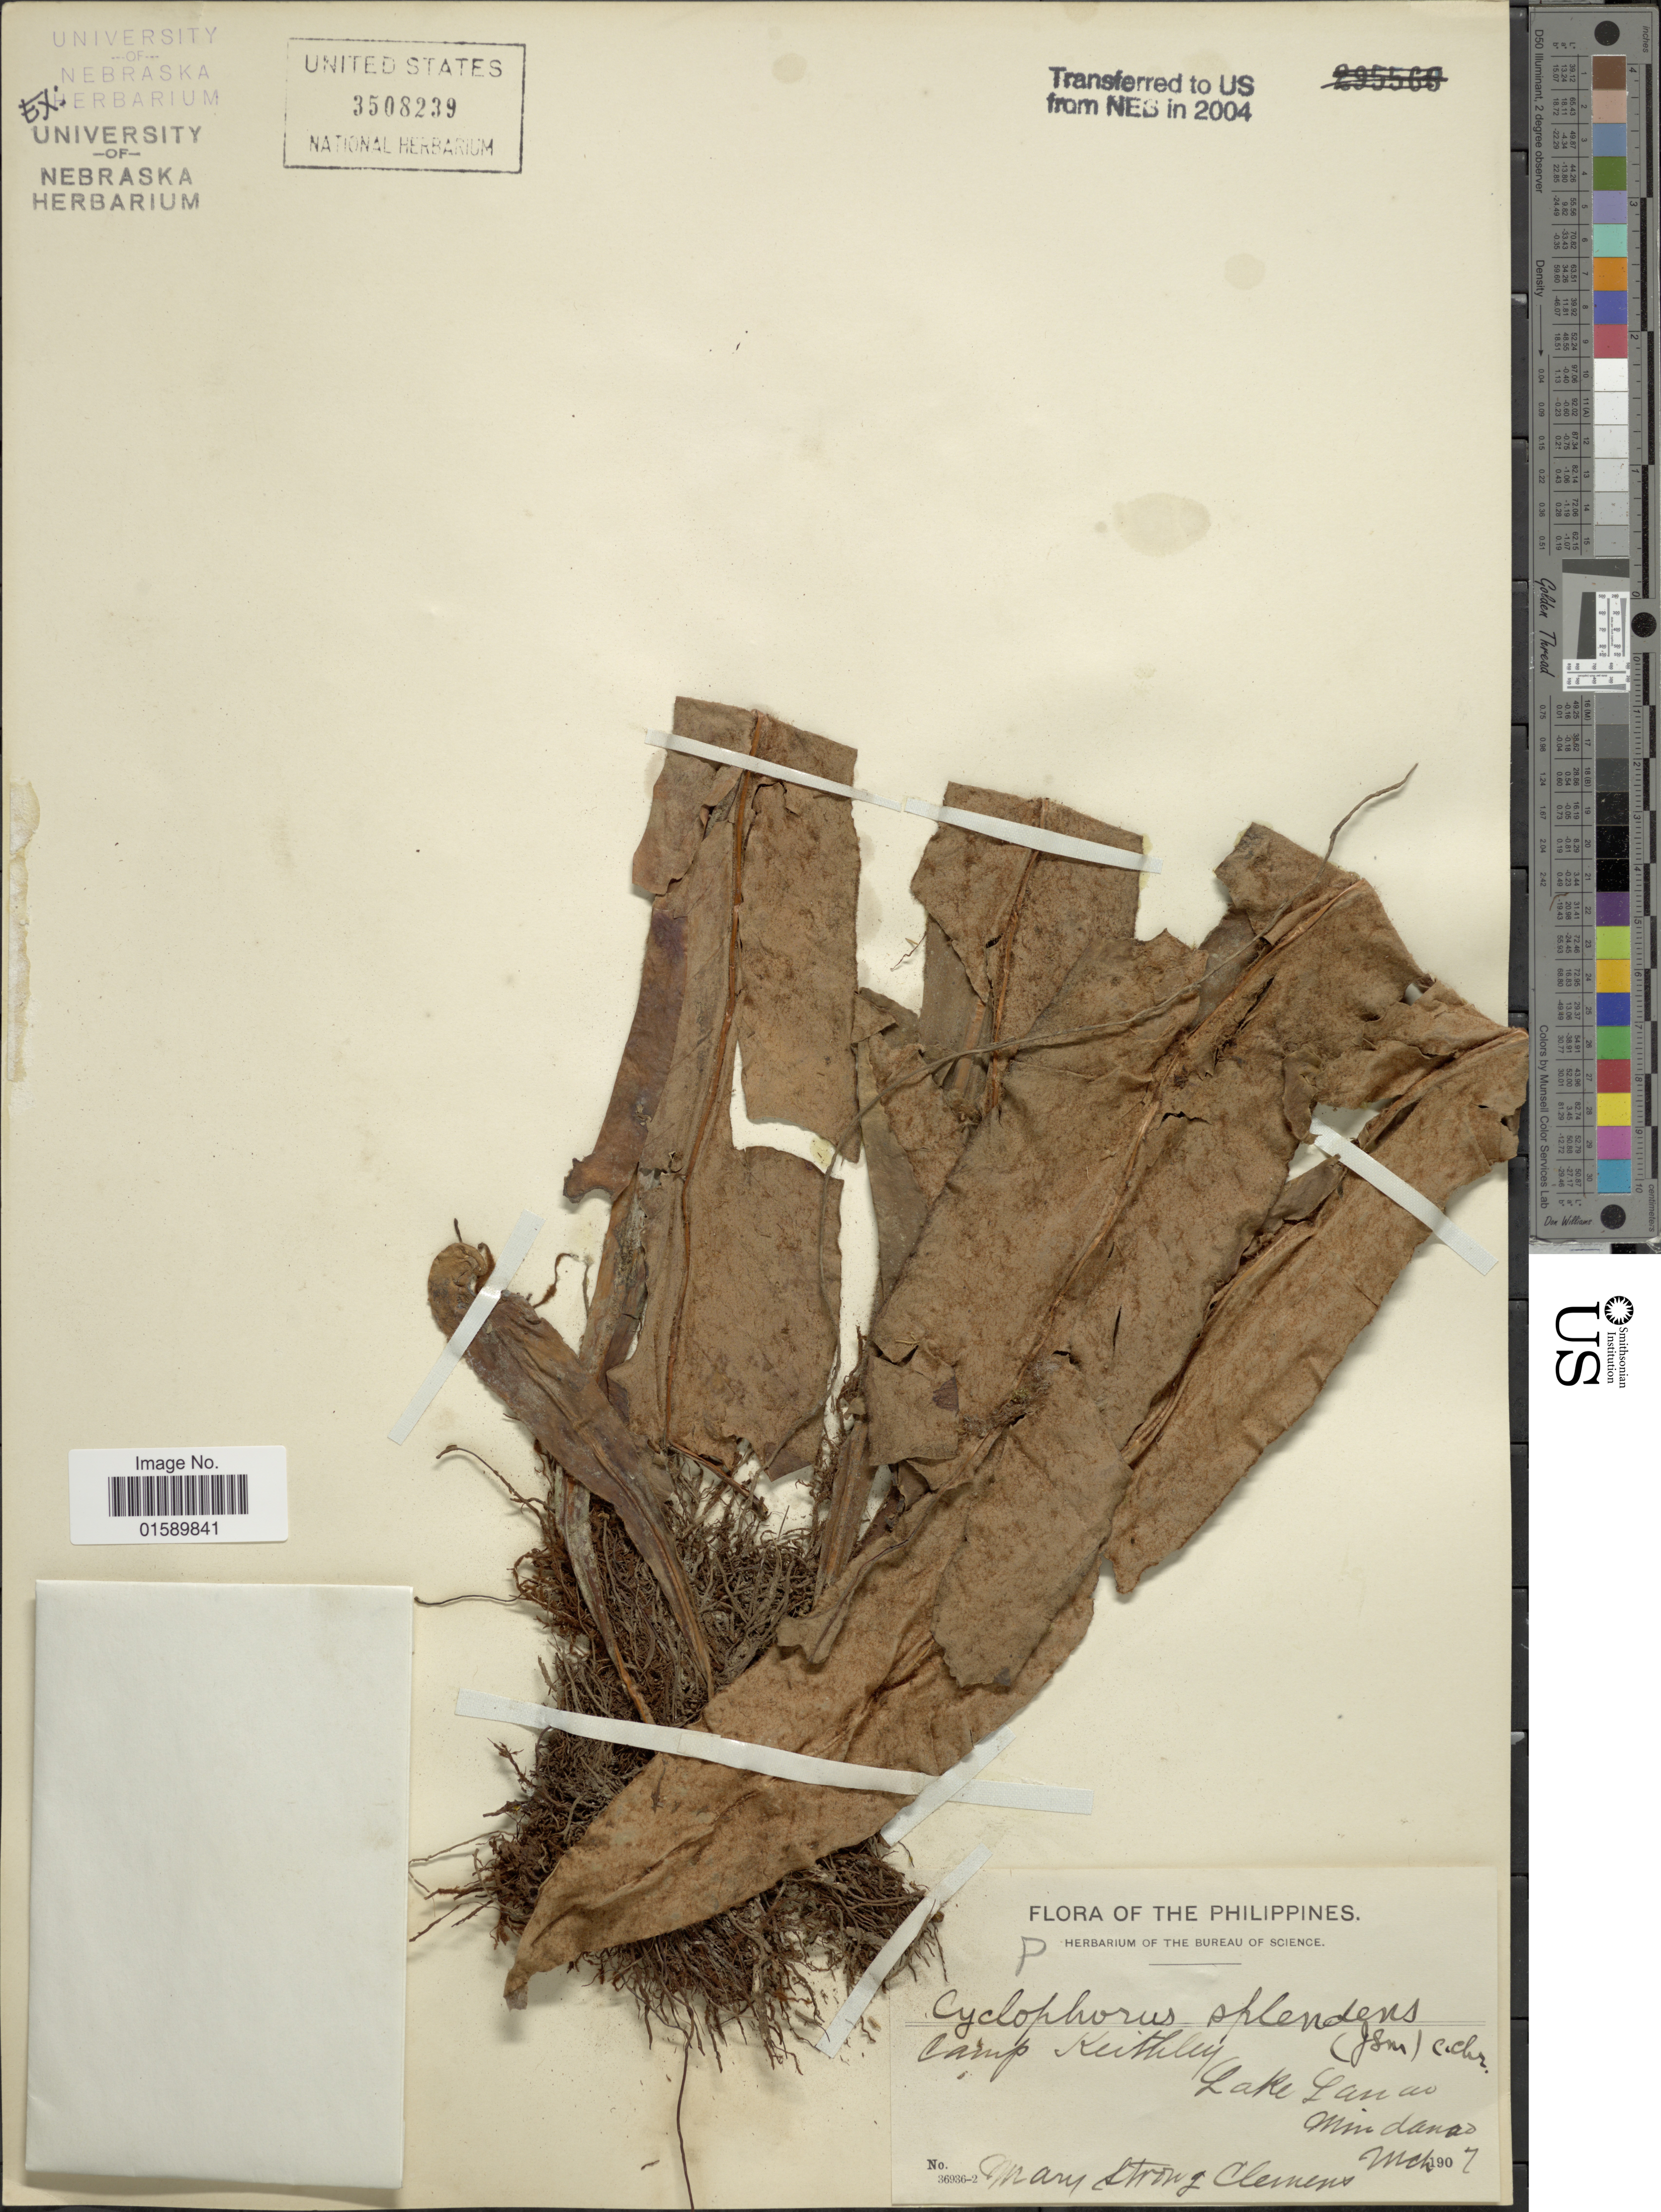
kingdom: Plantae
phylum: Tracheophyta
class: Polypodiopsida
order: Polypodiales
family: Polypodiaceae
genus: Pyrrosia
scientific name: Pyrrosia splendens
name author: (C. Presl) Ching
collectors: M. S. Clemens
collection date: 1907-03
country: Philippines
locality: Camp Kethley, Lake Lanao, Mindanao.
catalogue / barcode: US 3508239